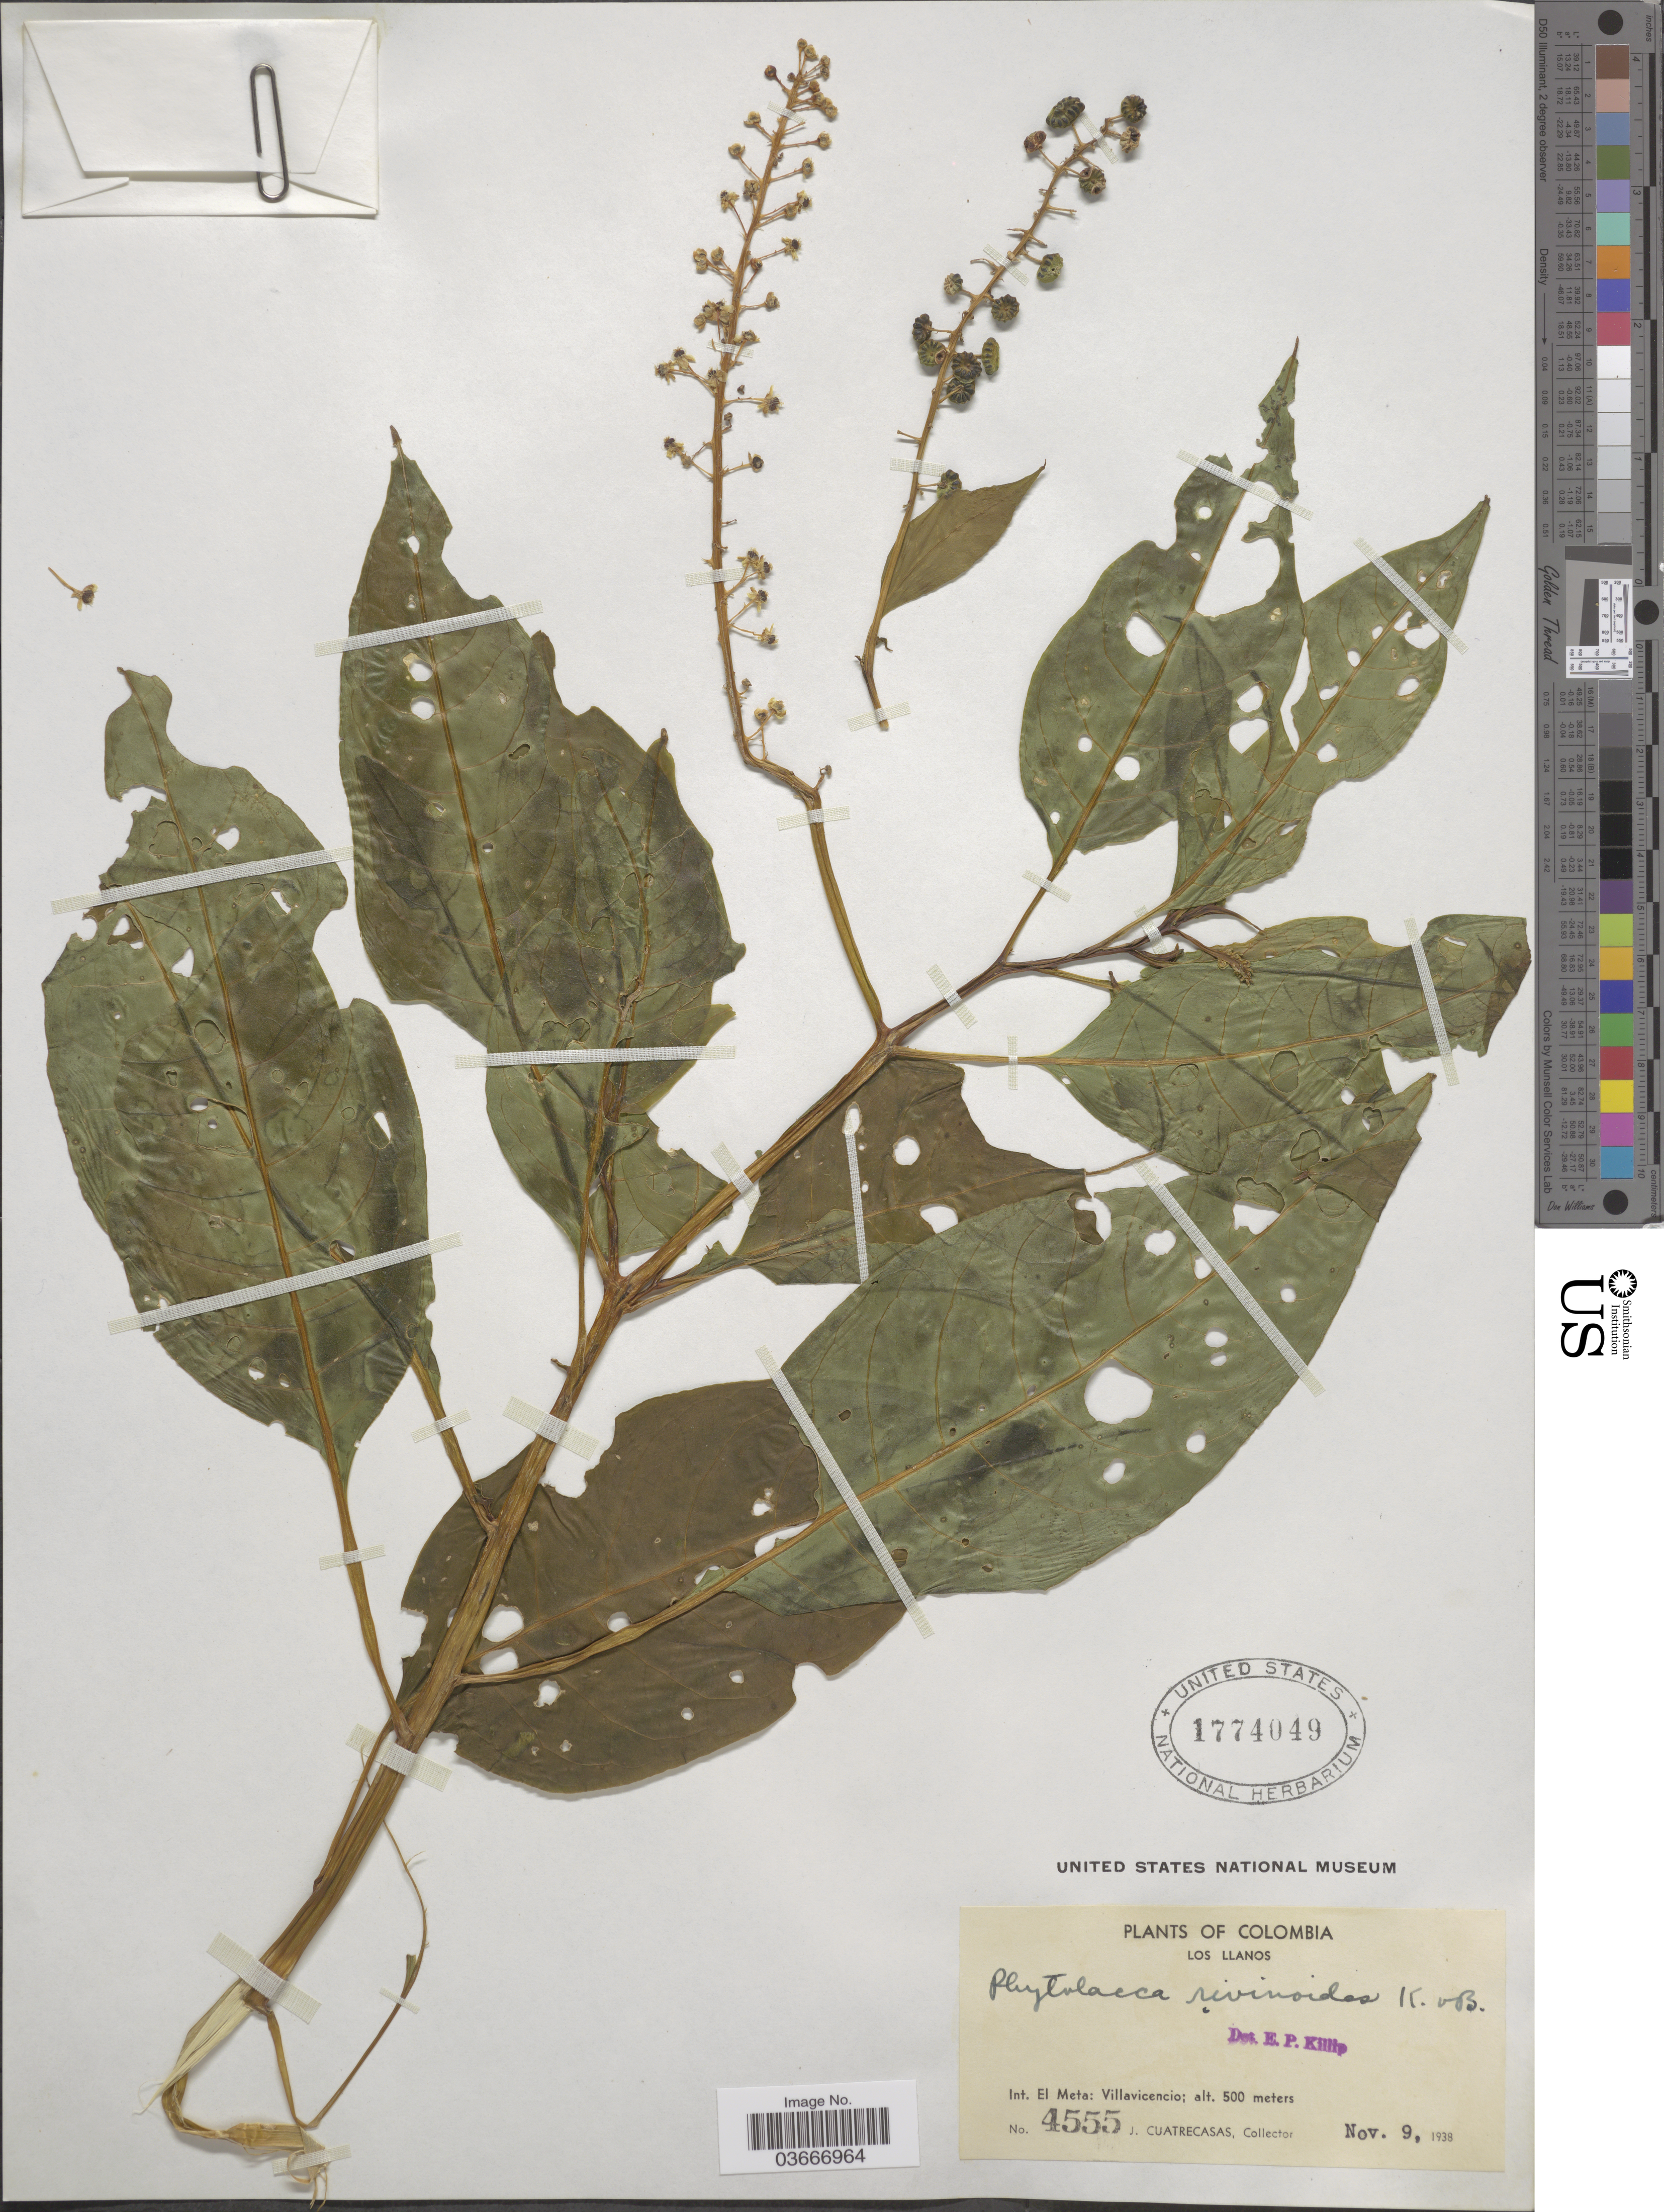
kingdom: Plantae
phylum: Tracheophyta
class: Magnoliopsida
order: Caryophyllales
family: Phytolaccaceae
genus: Phytolacca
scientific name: Phytolacca rivinoides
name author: Kunth & C.D. Bouché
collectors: J. Cuatrecasas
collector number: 4555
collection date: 1938-11-09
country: Colombia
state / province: Meta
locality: Los Llanos. Int. El Meta: Villavicencio.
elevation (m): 500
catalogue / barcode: US 1774049